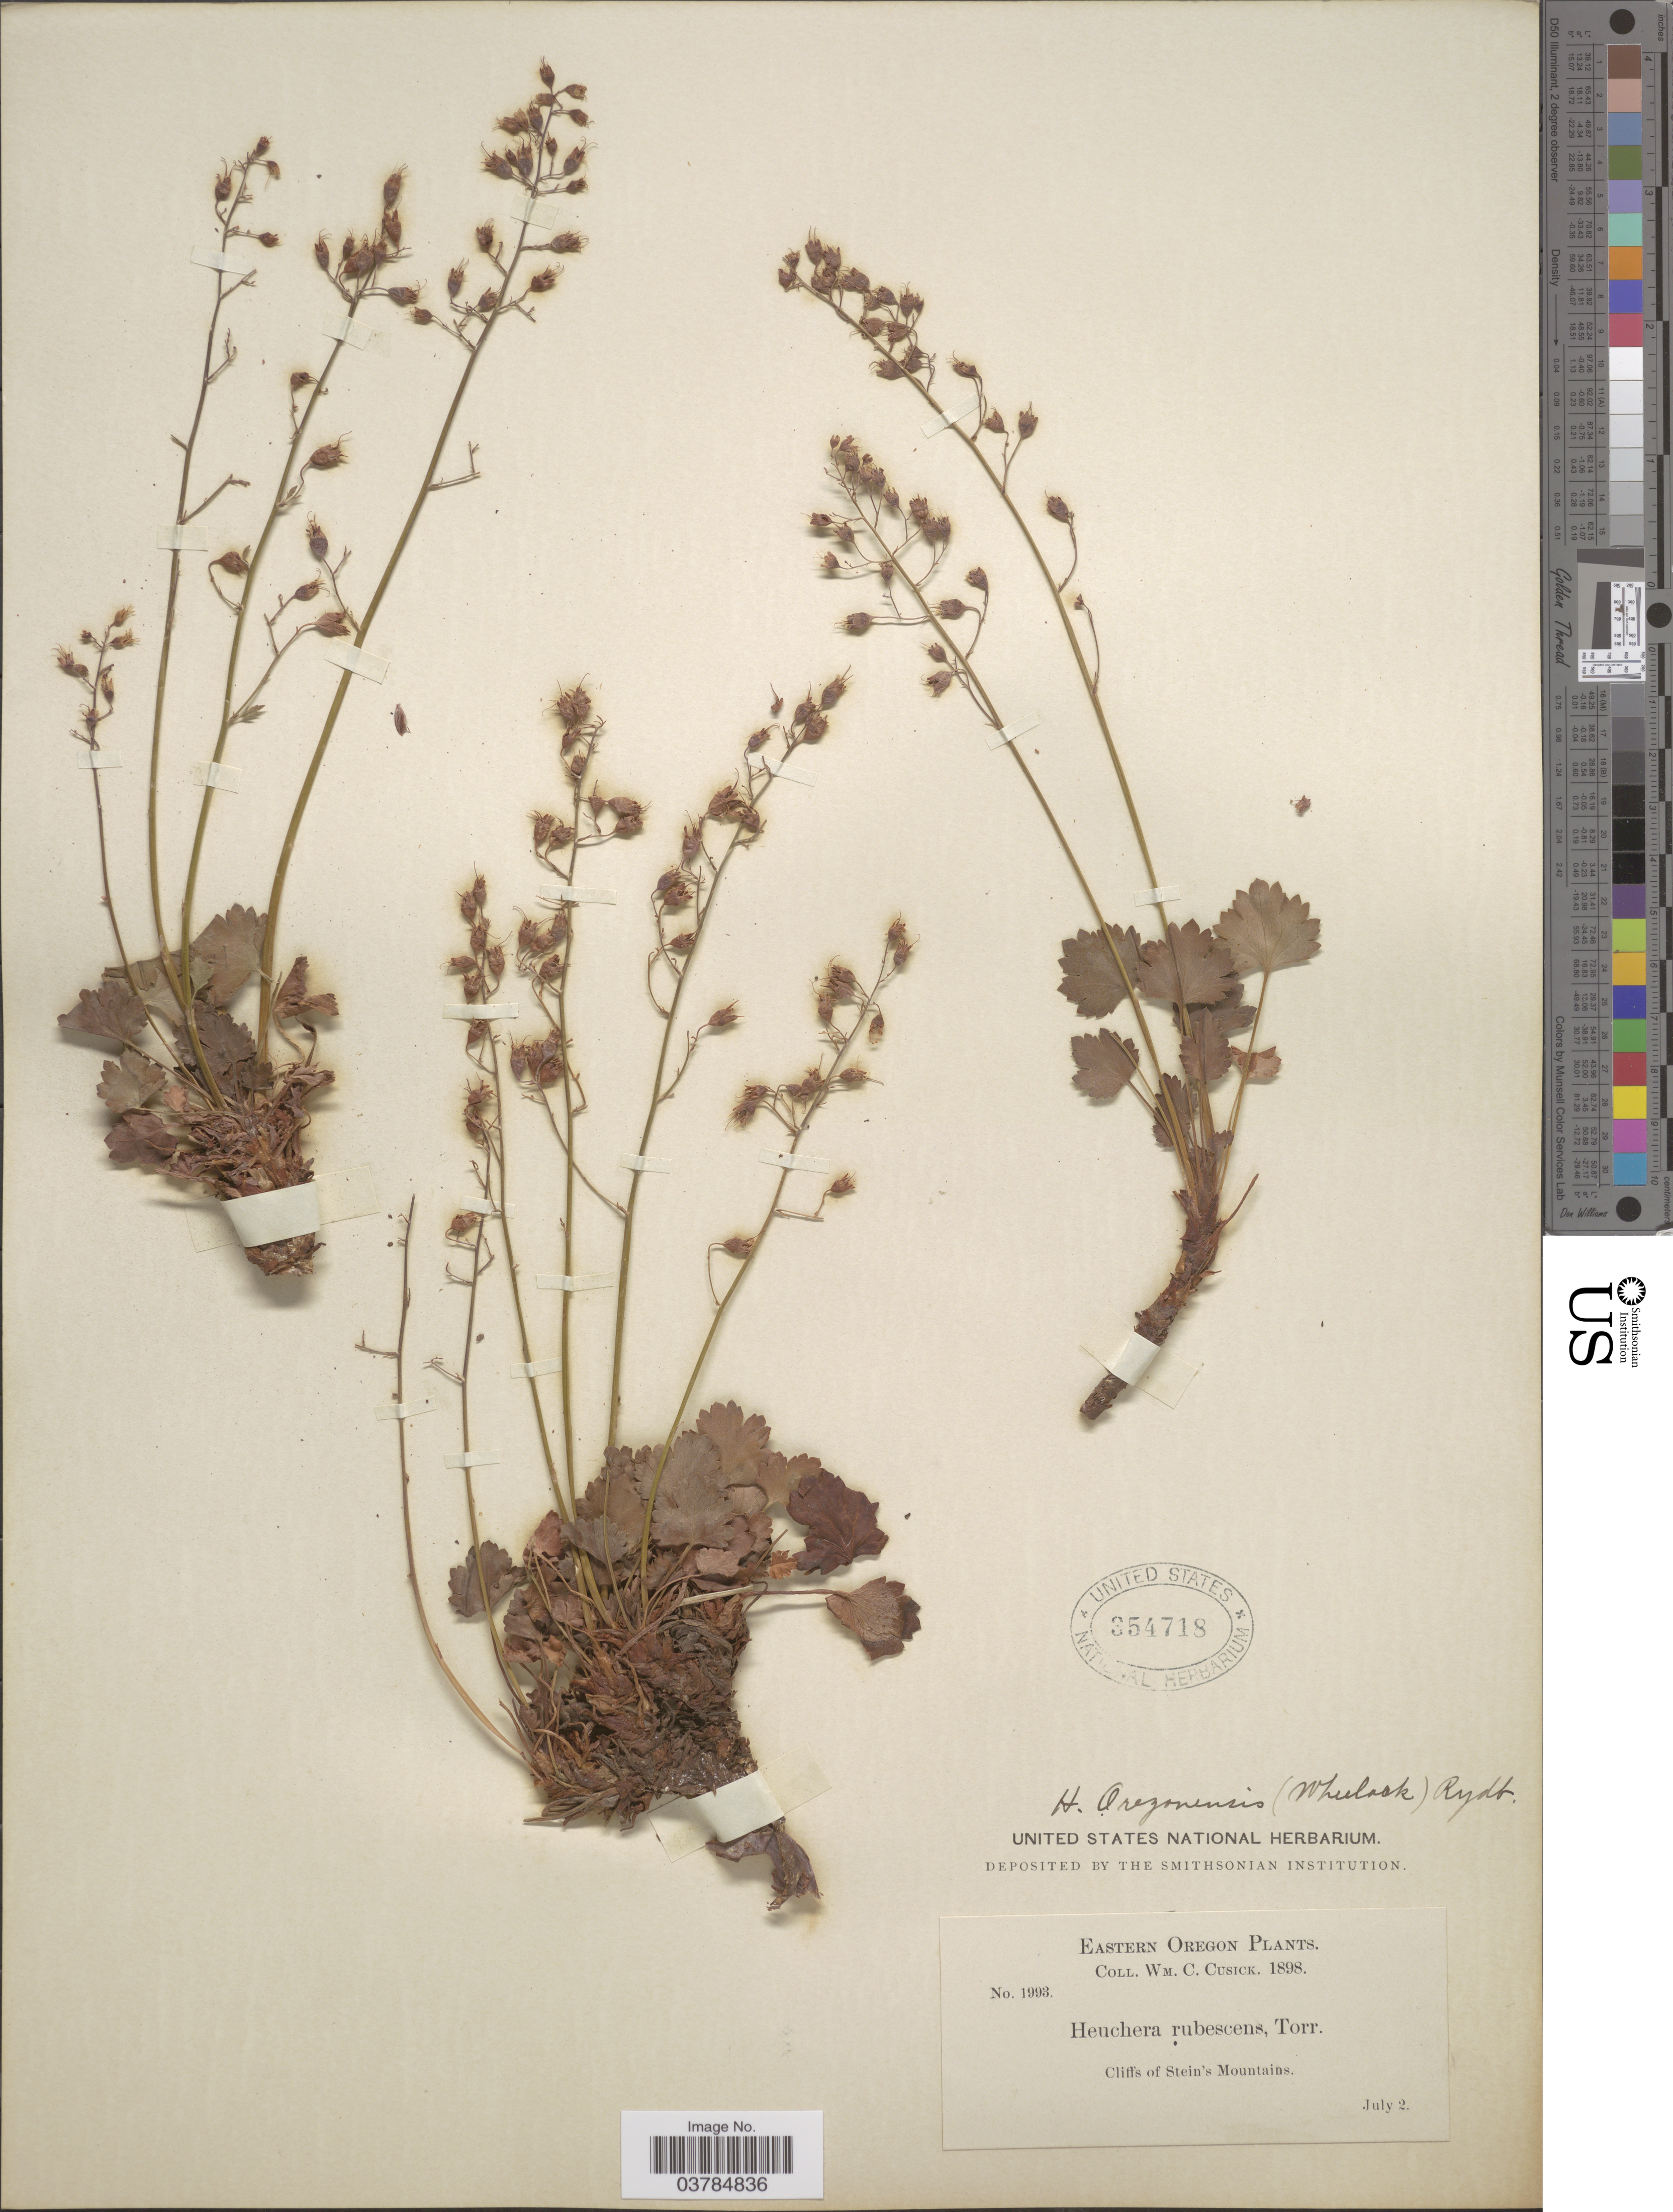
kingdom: Plantae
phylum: Tracheophyta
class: Magnoliopsida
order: Saxifragales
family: Saxifragaceae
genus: Heuchera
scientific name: Heuchera rubescens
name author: Torr.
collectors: W. C. Cusick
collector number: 1993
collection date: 1898-07-02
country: United States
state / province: Oregon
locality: Eastern Oregon. Cliffs of Stein's Mountains.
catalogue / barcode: US 354718